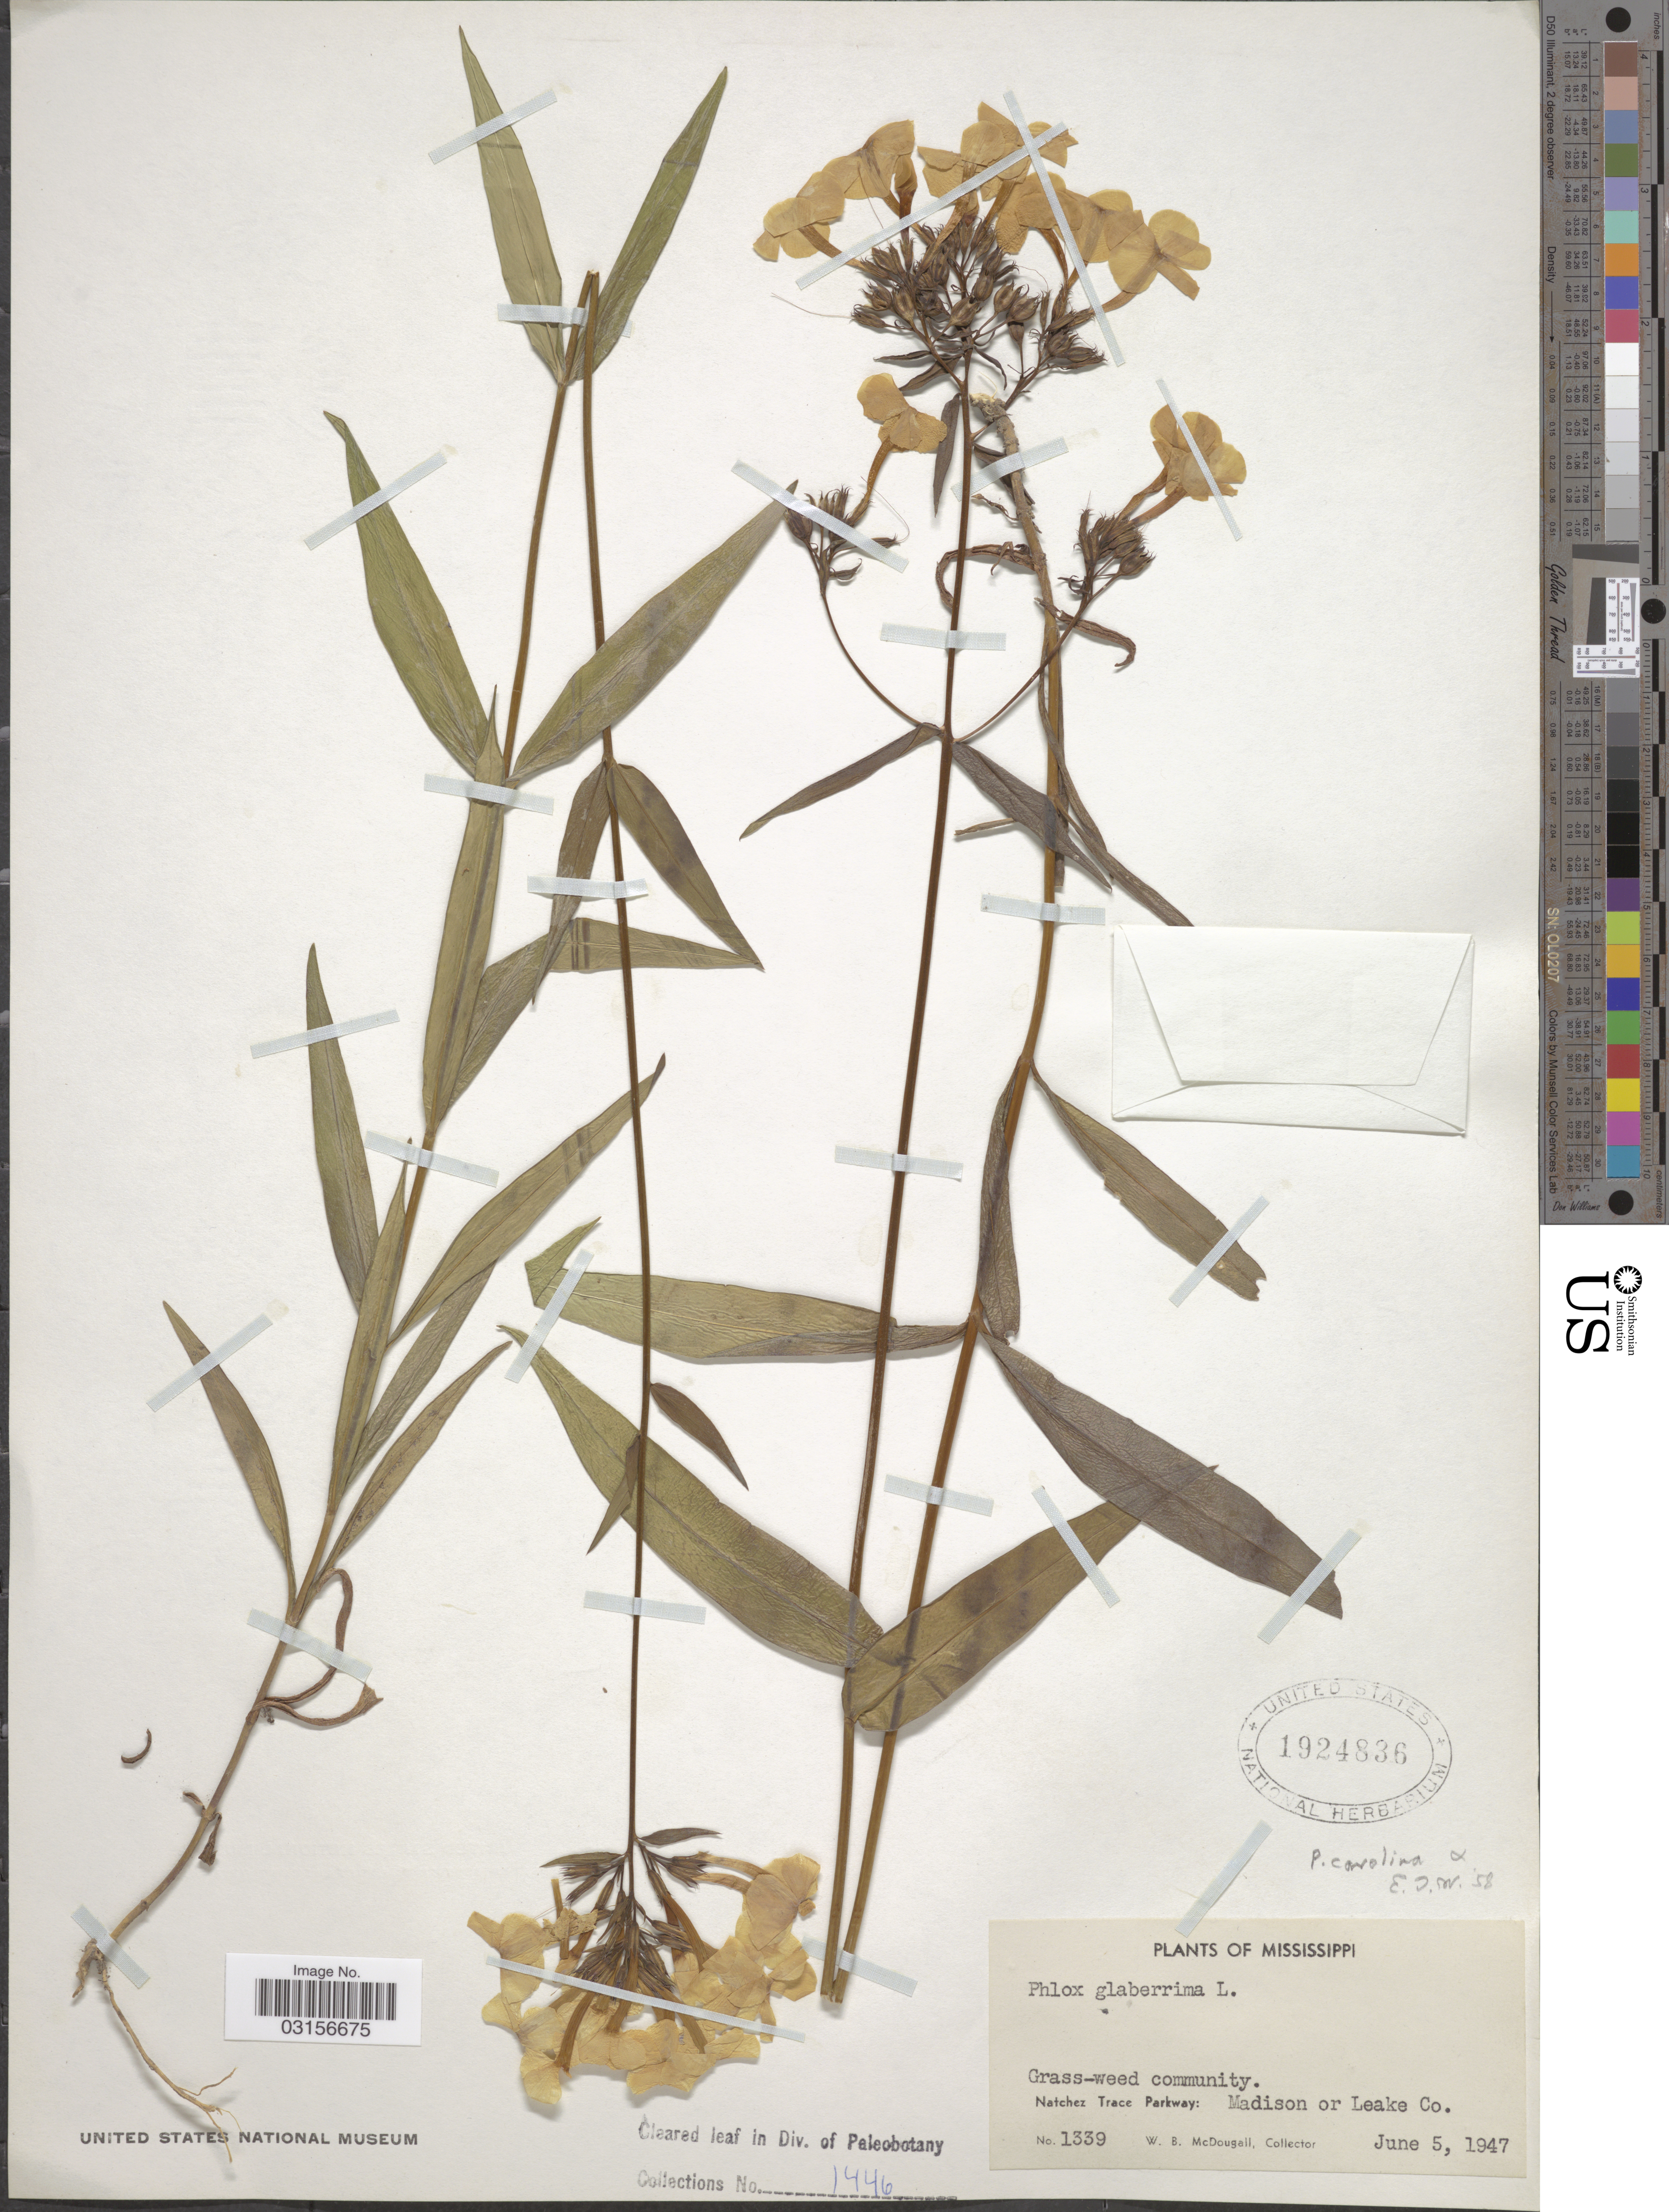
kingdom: Plantae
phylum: Tracheophyta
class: Magnoliopsida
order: Ericales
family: Polemoniaceae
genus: Phlox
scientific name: Phlox carolina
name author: L.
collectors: W. B. McDougall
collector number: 1339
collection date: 1947-06-05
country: United States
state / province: Mississippi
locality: Natchez Trace Parkway: Madison or Leake Co.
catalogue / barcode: US 1924836